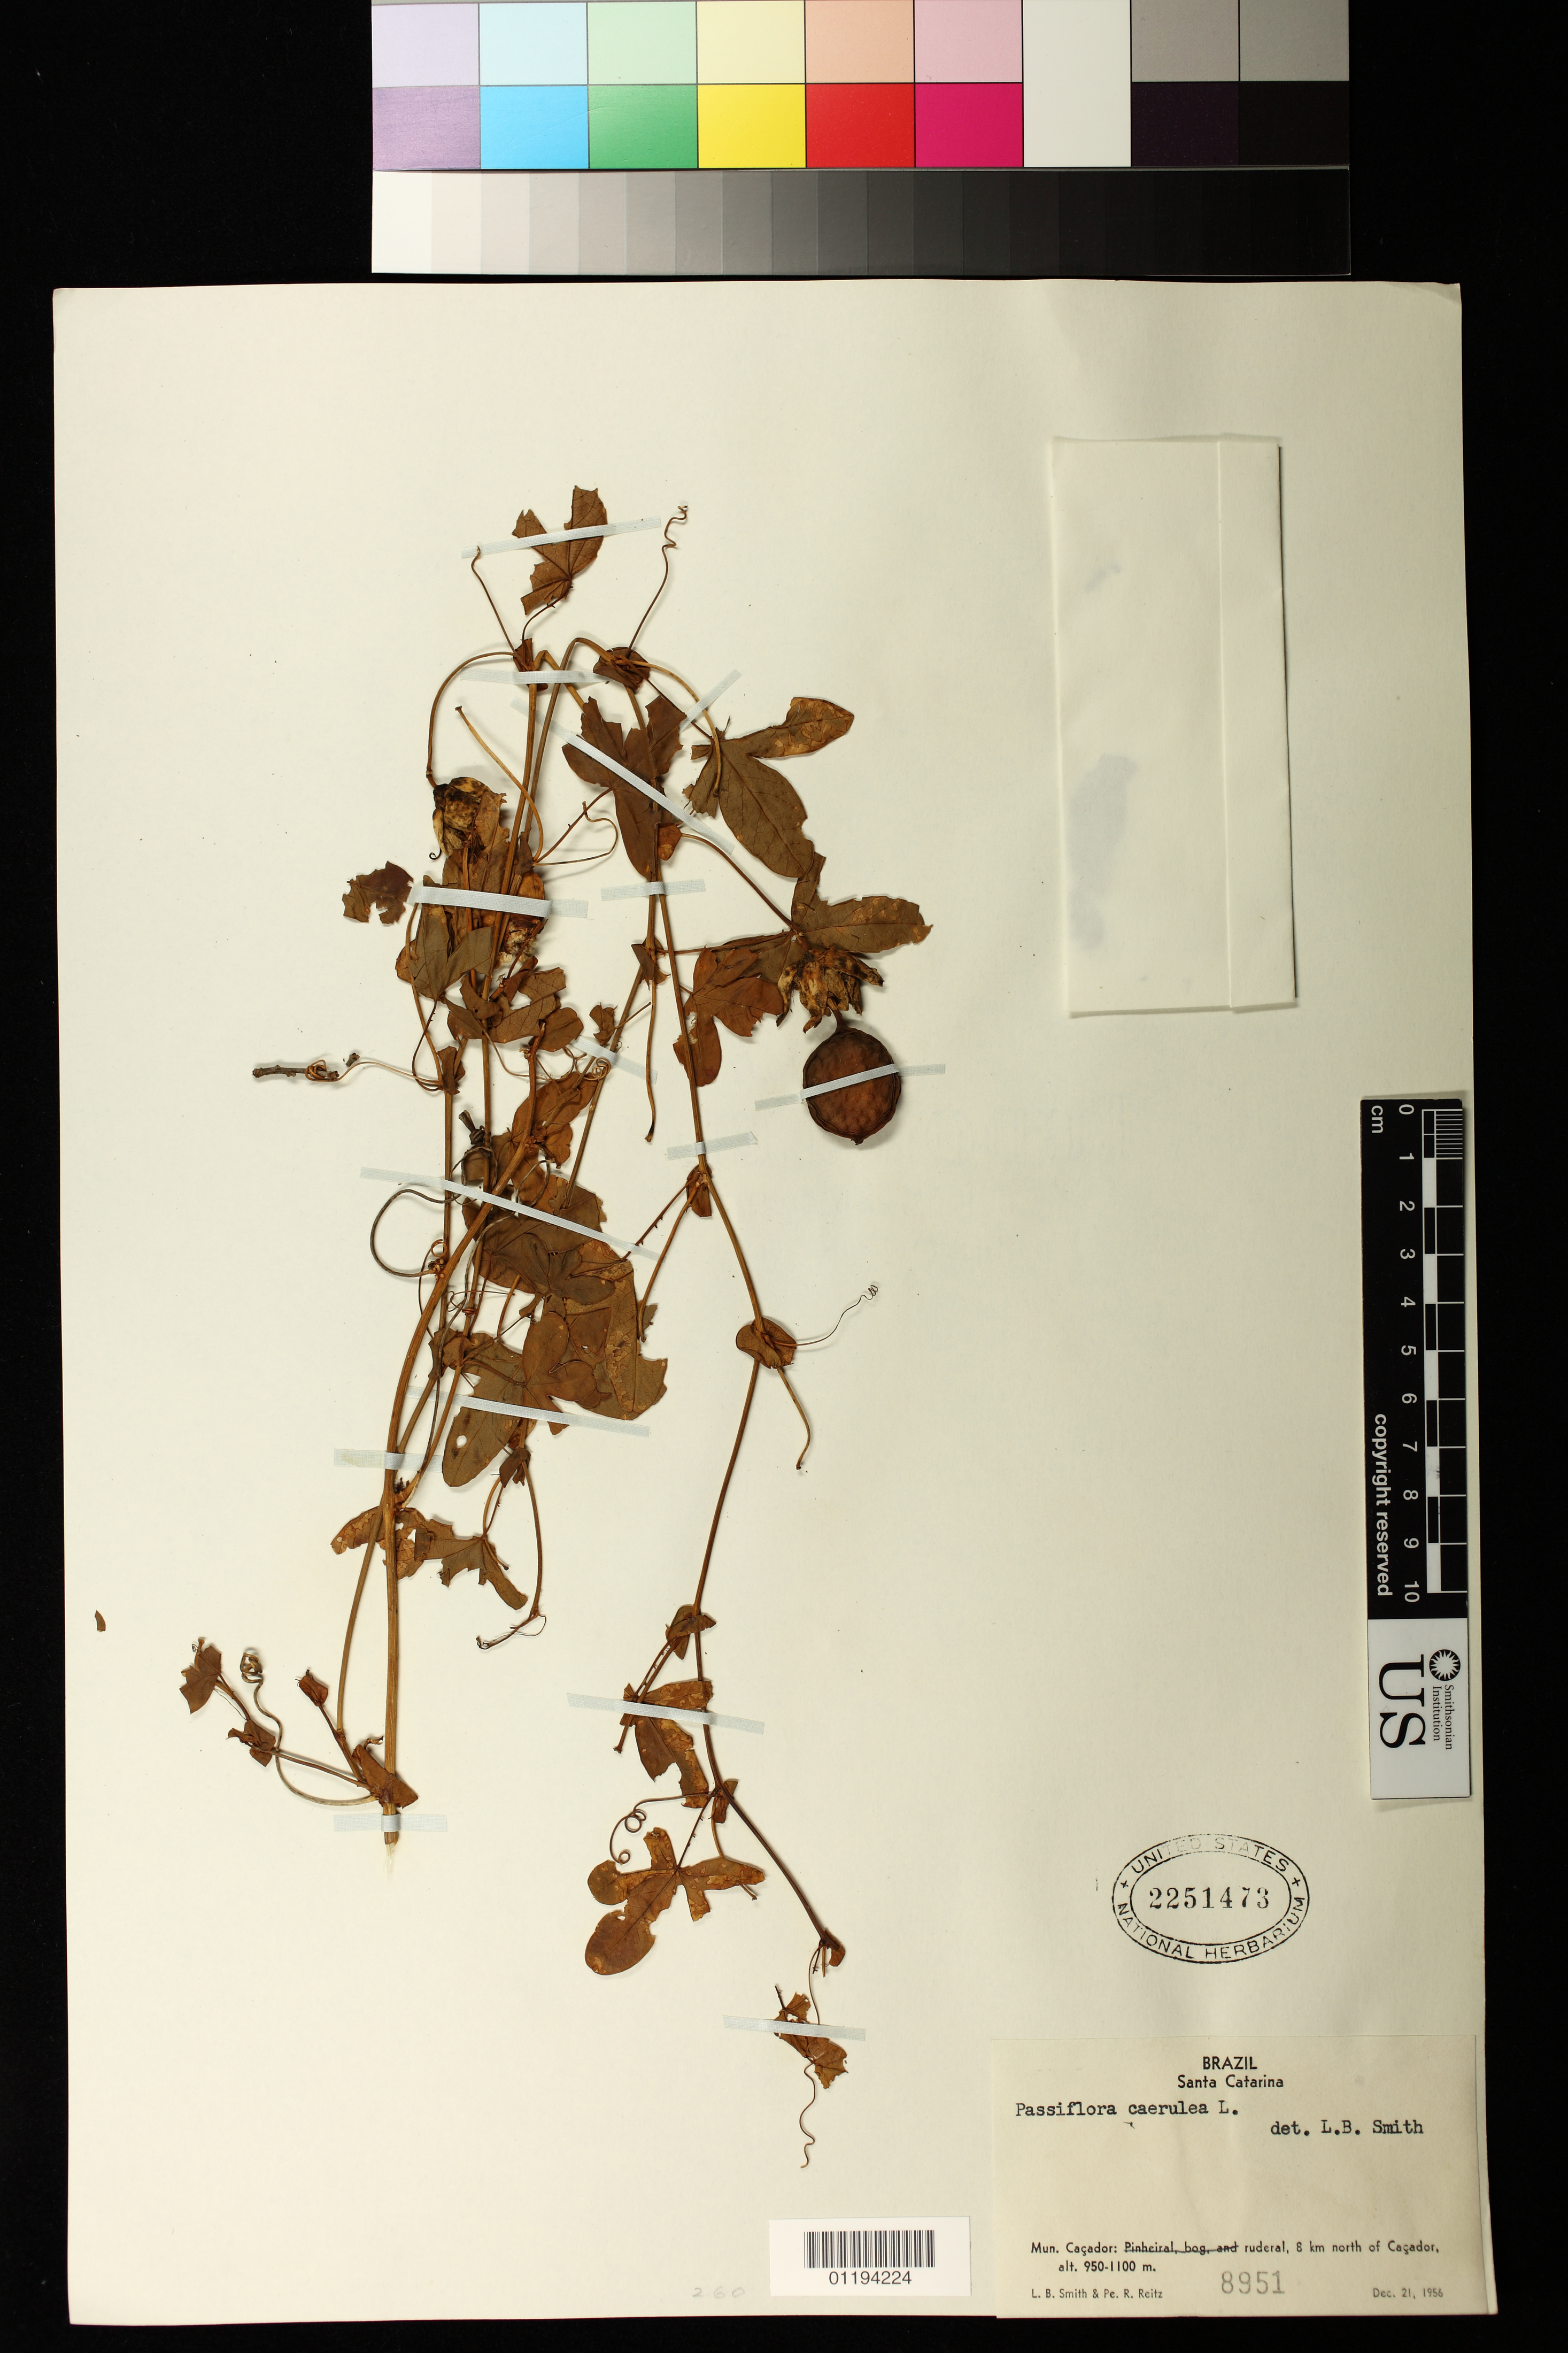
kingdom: Plantae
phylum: Tracheophyta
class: Magnoliopsida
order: Malpighiales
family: Passifloraceae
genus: Passiflora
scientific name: Passiflora caerulea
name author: L.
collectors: L. Smith & R. Reitz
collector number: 8951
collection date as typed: Dec 21 1956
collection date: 1956-12-21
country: Brazil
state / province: Santa Catarina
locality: Mun. Cacador ruderal, 8 km. North of Cacador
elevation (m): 950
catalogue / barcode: US 2251473